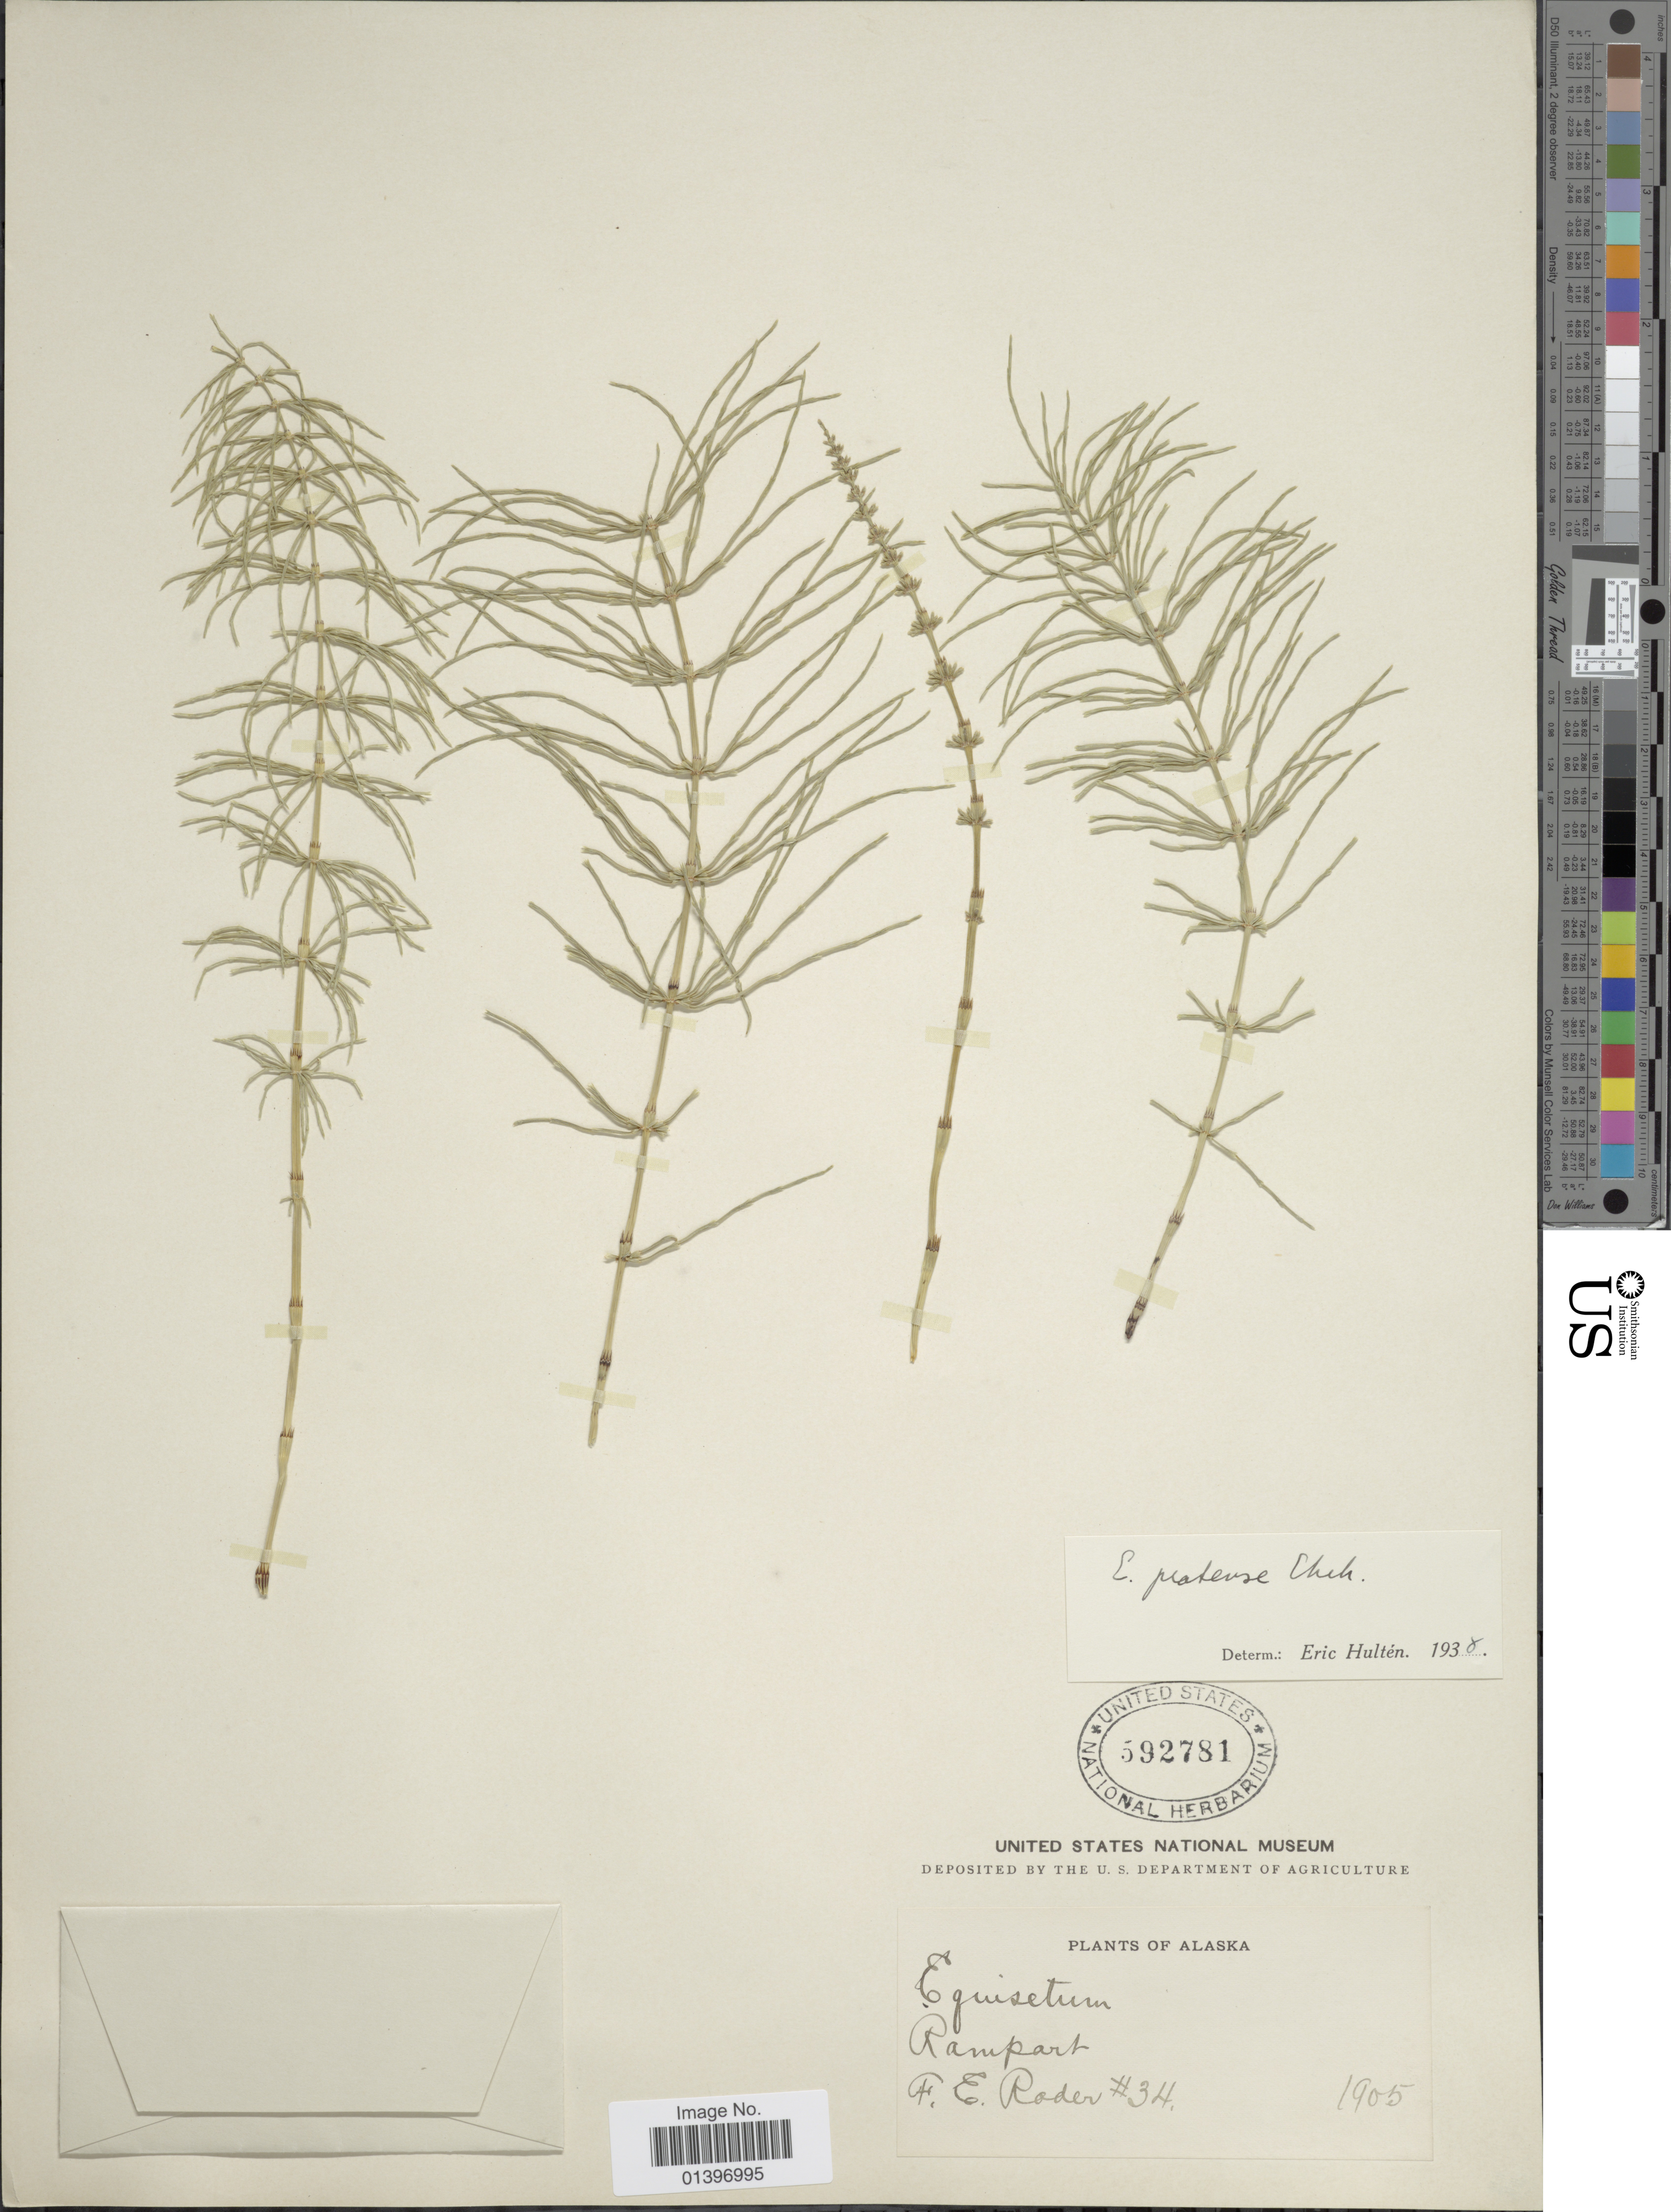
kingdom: Plantae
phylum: Tracheophyta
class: Polypodiopsida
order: Equisetales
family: Equisetaceae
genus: Equisetum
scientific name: Equisetum pratense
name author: Ehrh.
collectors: F. Rader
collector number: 34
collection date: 1905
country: United States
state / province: Alaska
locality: Rampart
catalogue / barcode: US 592781